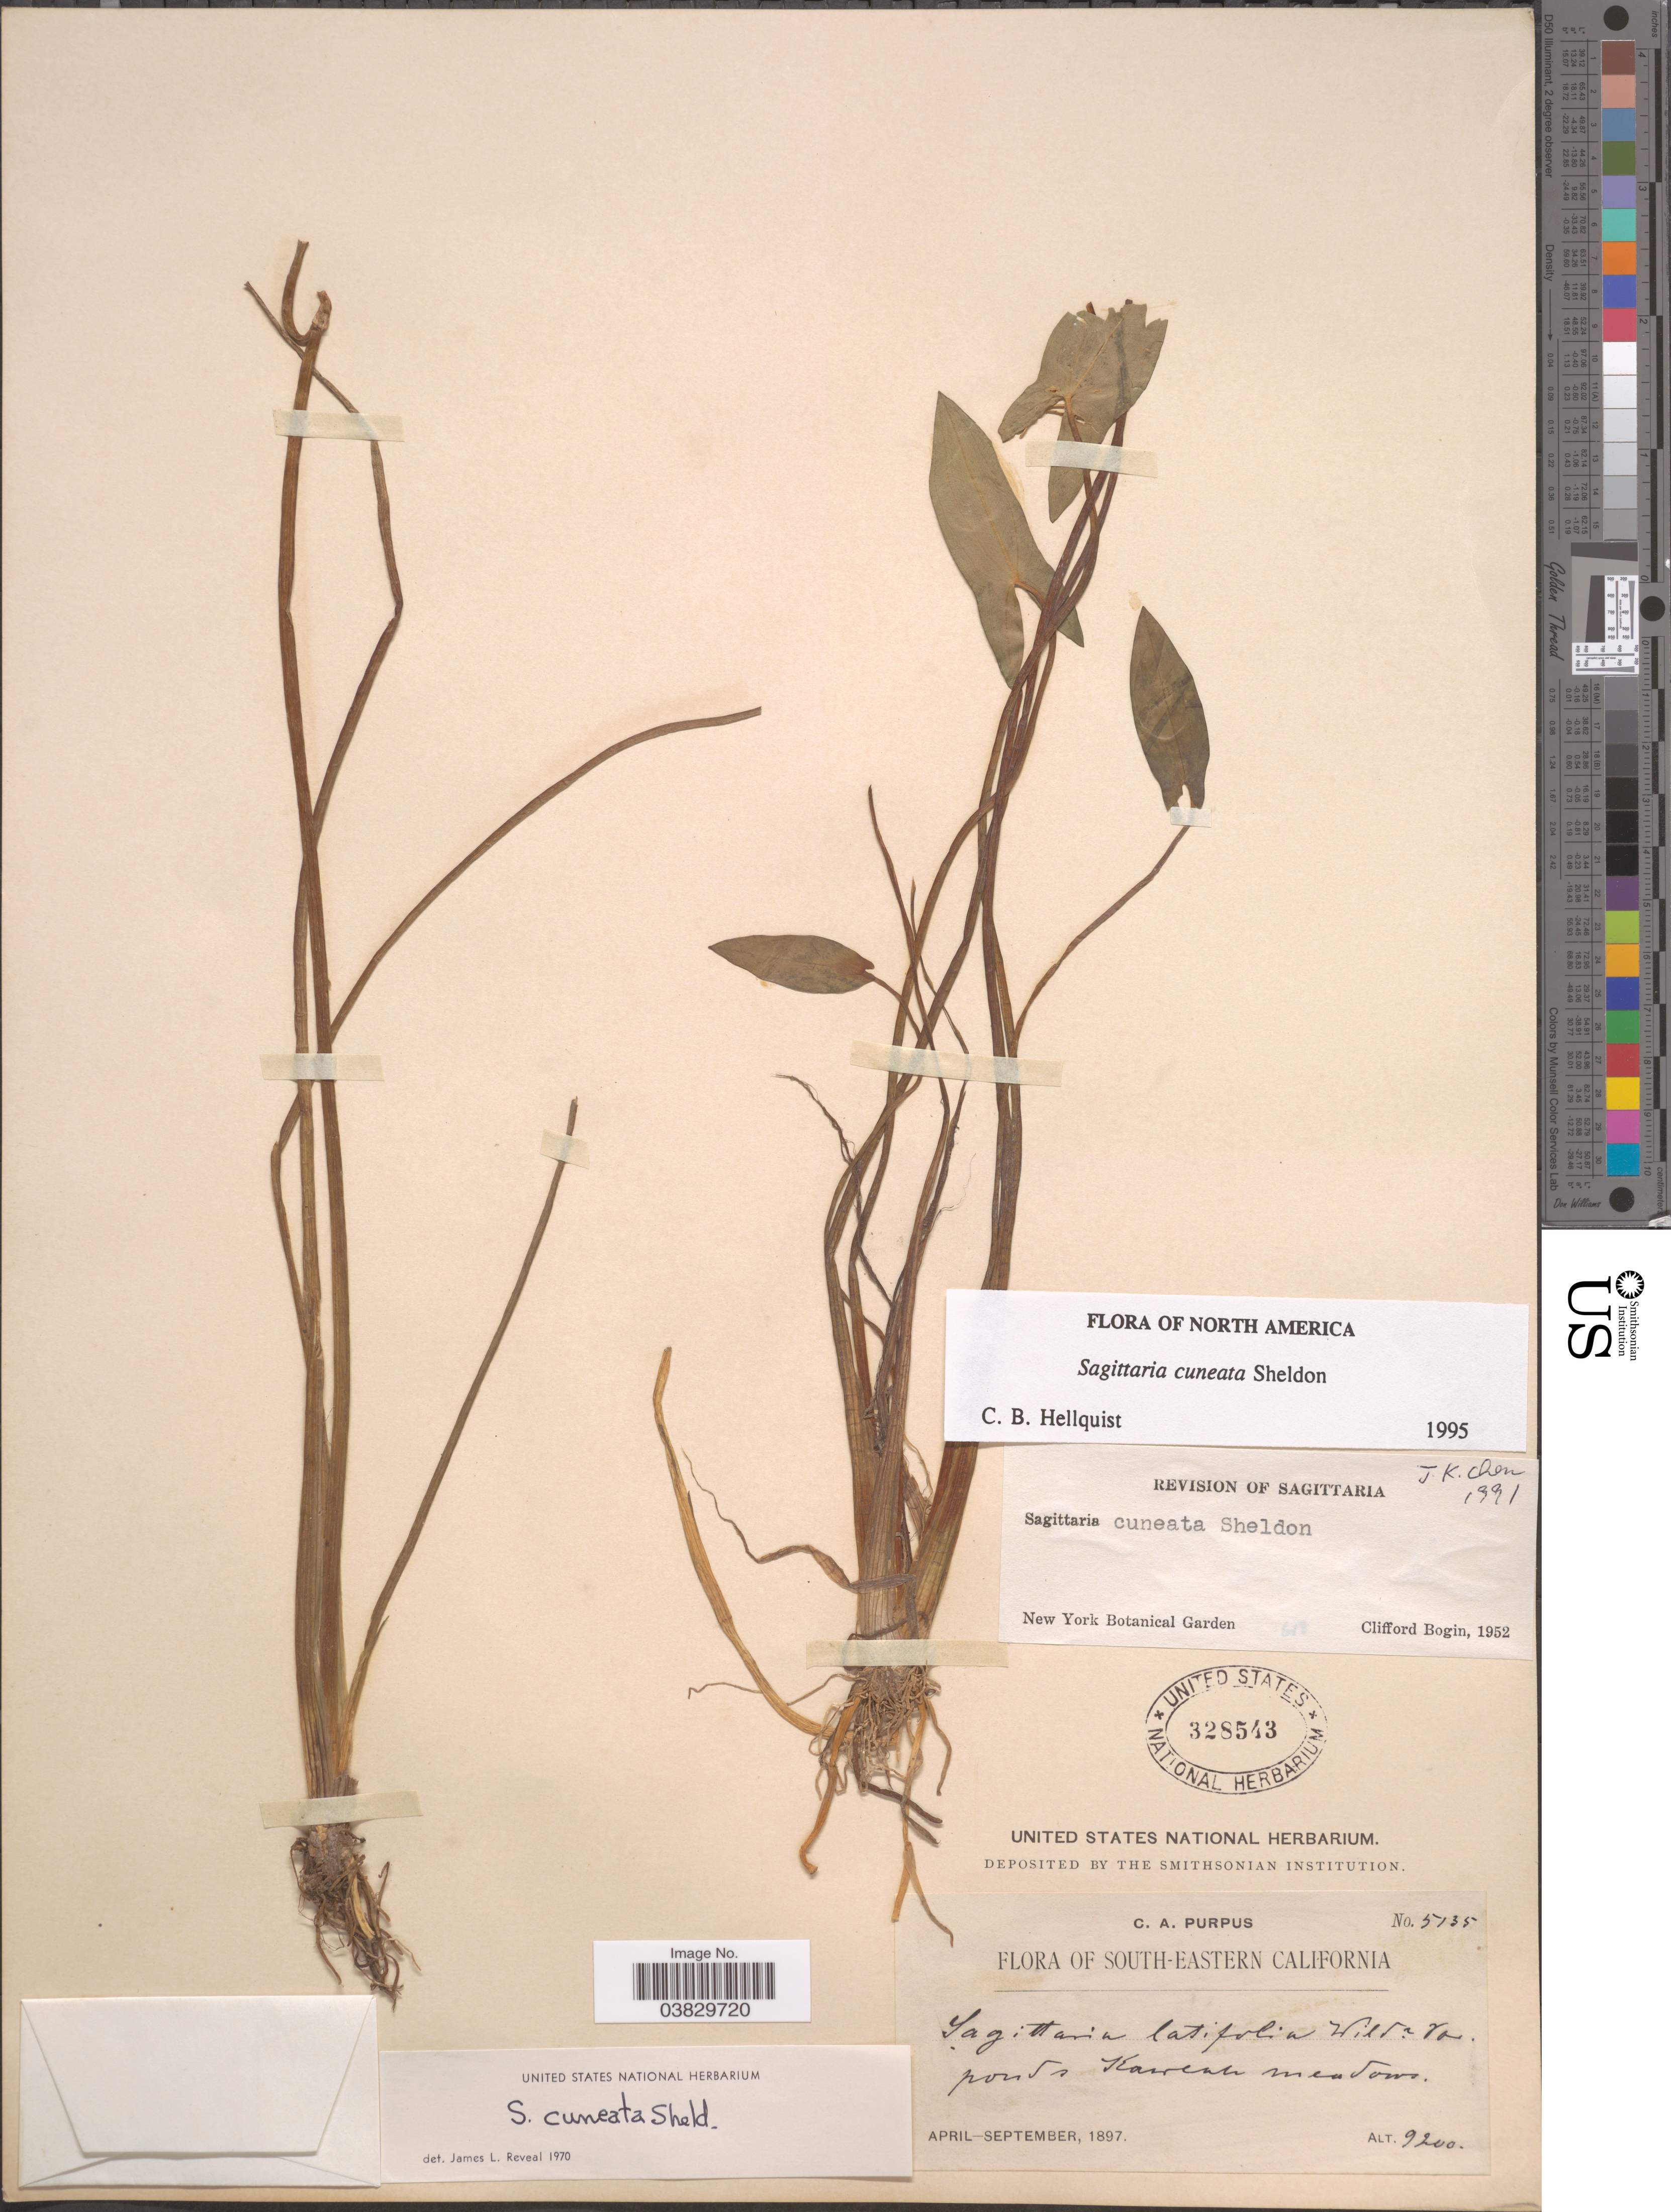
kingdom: Plantae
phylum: Tracheophyta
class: Liliopsida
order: Alismatales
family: Alismataceae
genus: Sagittaria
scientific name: Sagittaria cuneata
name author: E. Sheld.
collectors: C. A. Purpus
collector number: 5135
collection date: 1897-04/1897-09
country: United States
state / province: California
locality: South-Eastern California. Ponds Kaweah meadows.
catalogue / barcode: US 328543